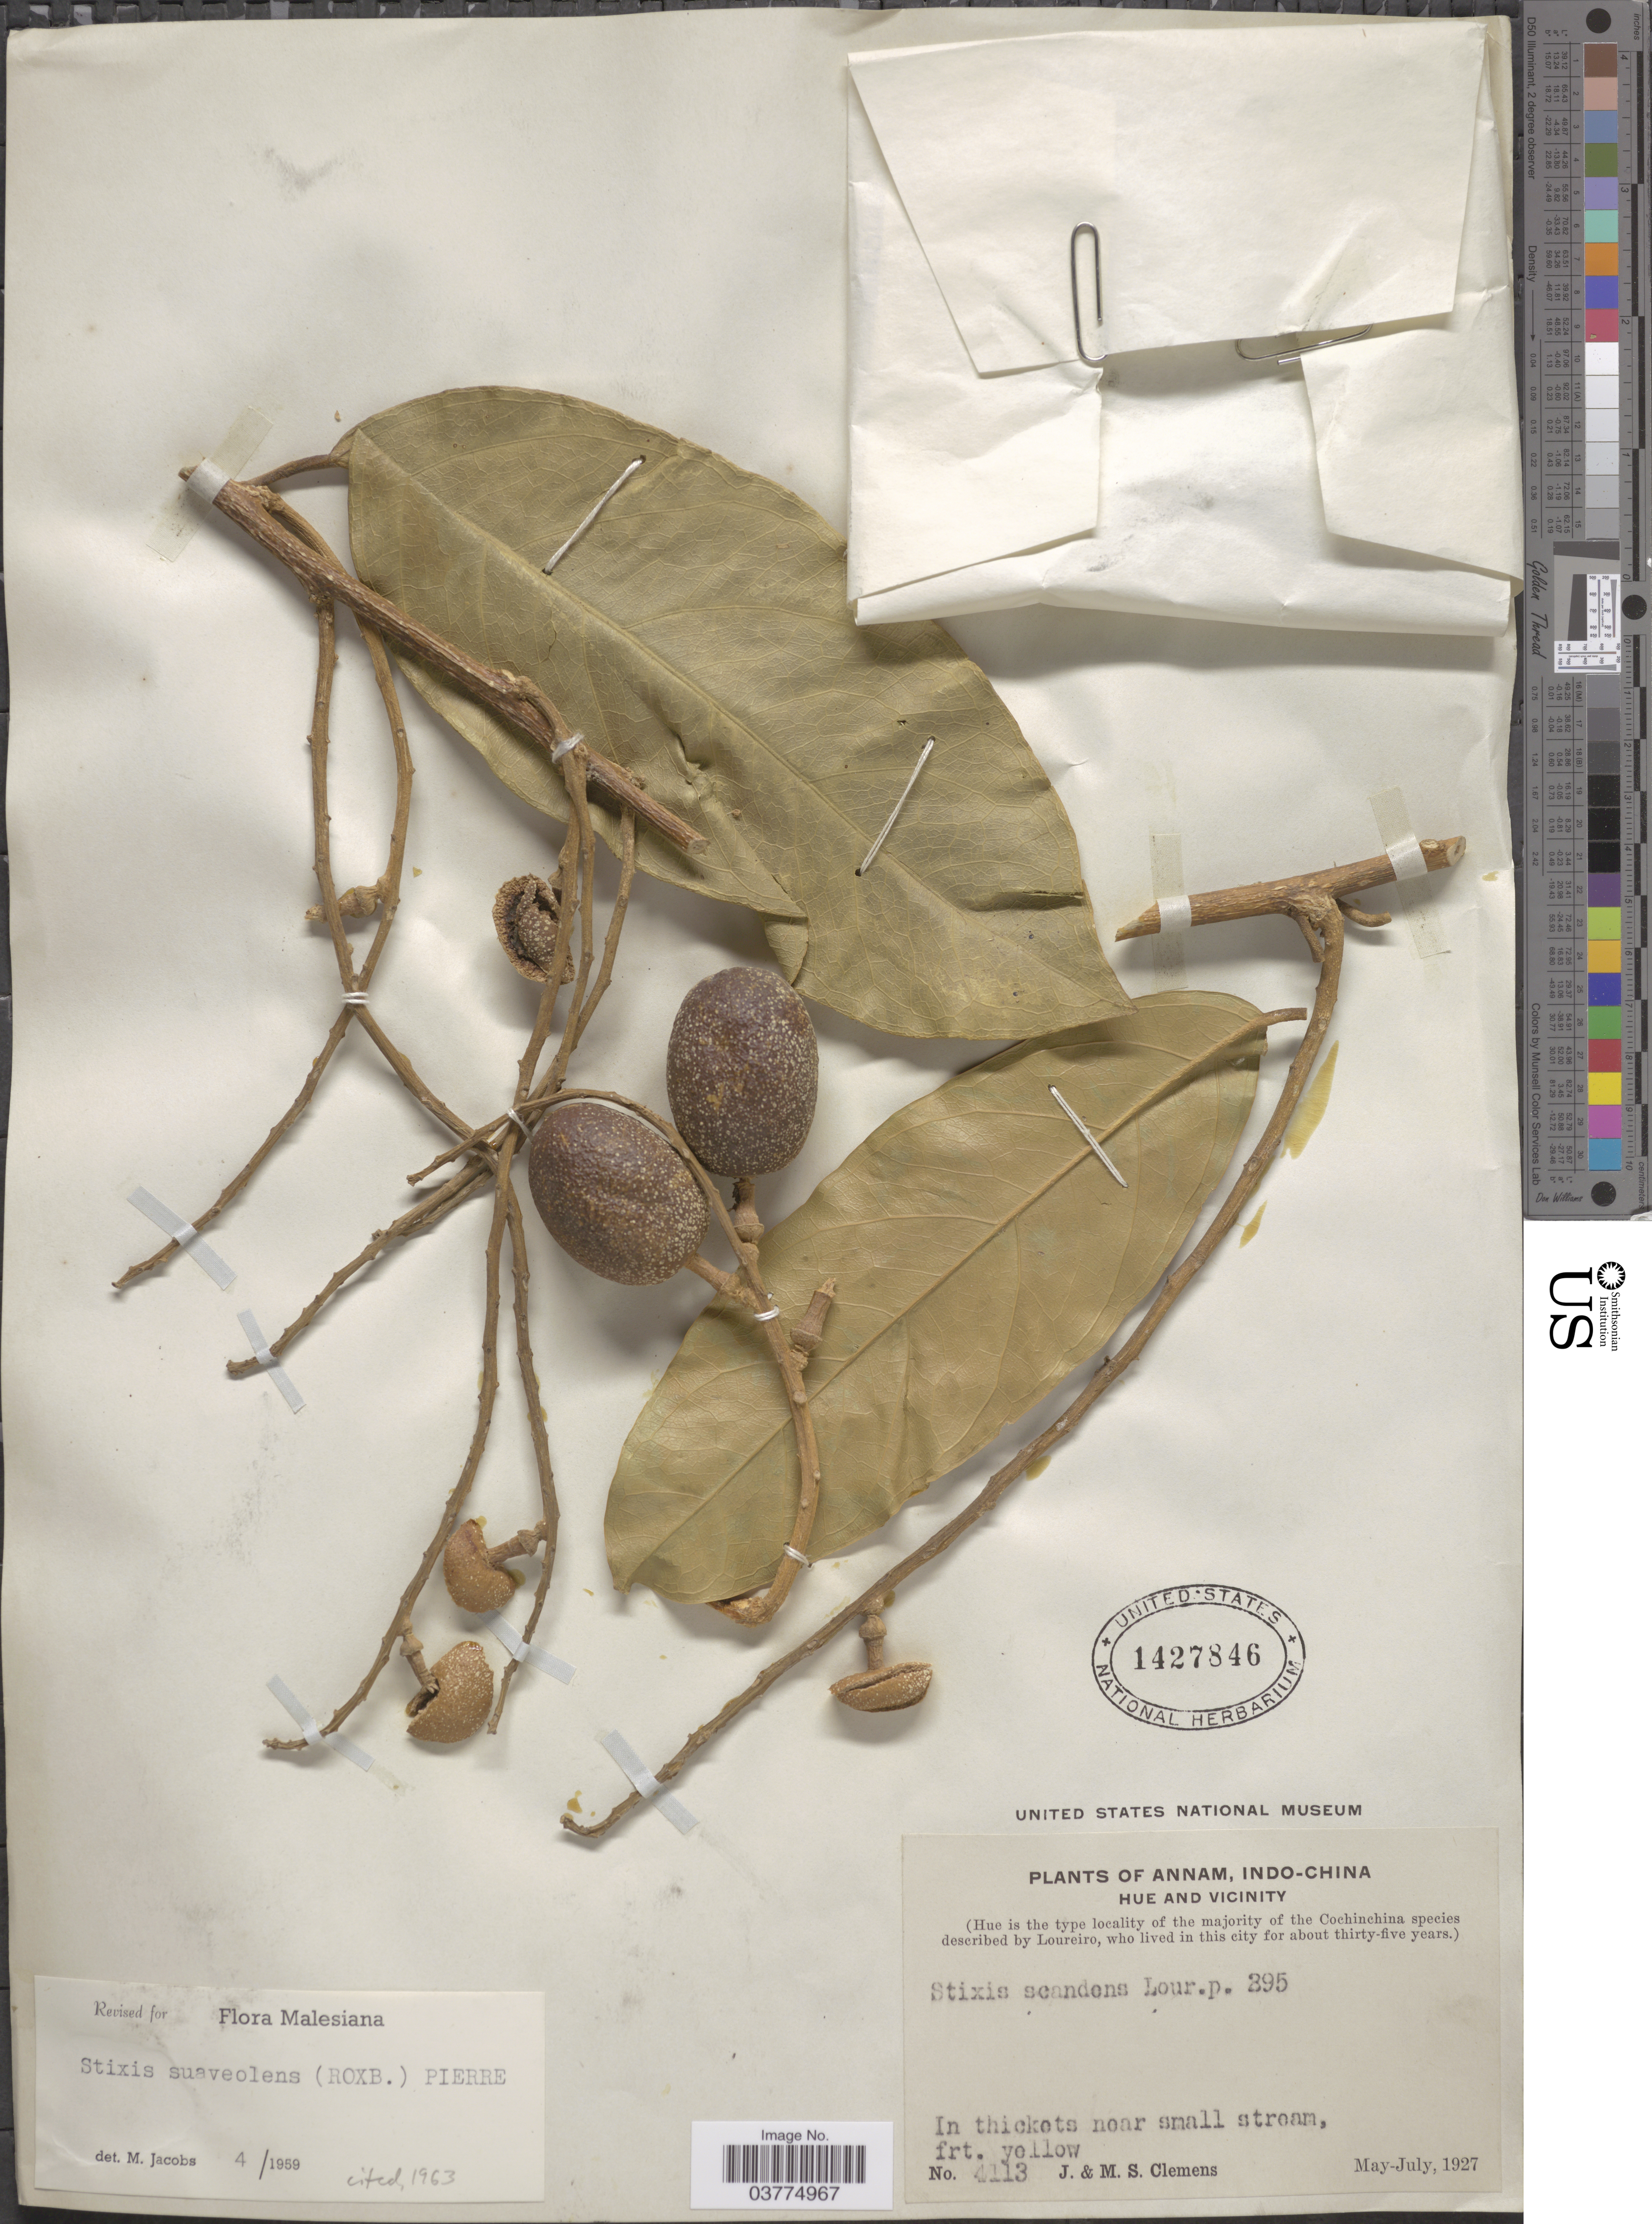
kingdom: Plantae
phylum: Tracheophyta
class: Magnoliopsida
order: Brassicales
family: Stixaceae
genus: Stixis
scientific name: Stixis suaveolens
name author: (Roxburgh) Baill.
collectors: J. Clemens & M. S. Clemens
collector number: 4113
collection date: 1927-05/1927-07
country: Vietnam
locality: Annam, Indo-China. Hue and Vicinity. In thickets near small stream.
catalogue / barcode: US 1427846